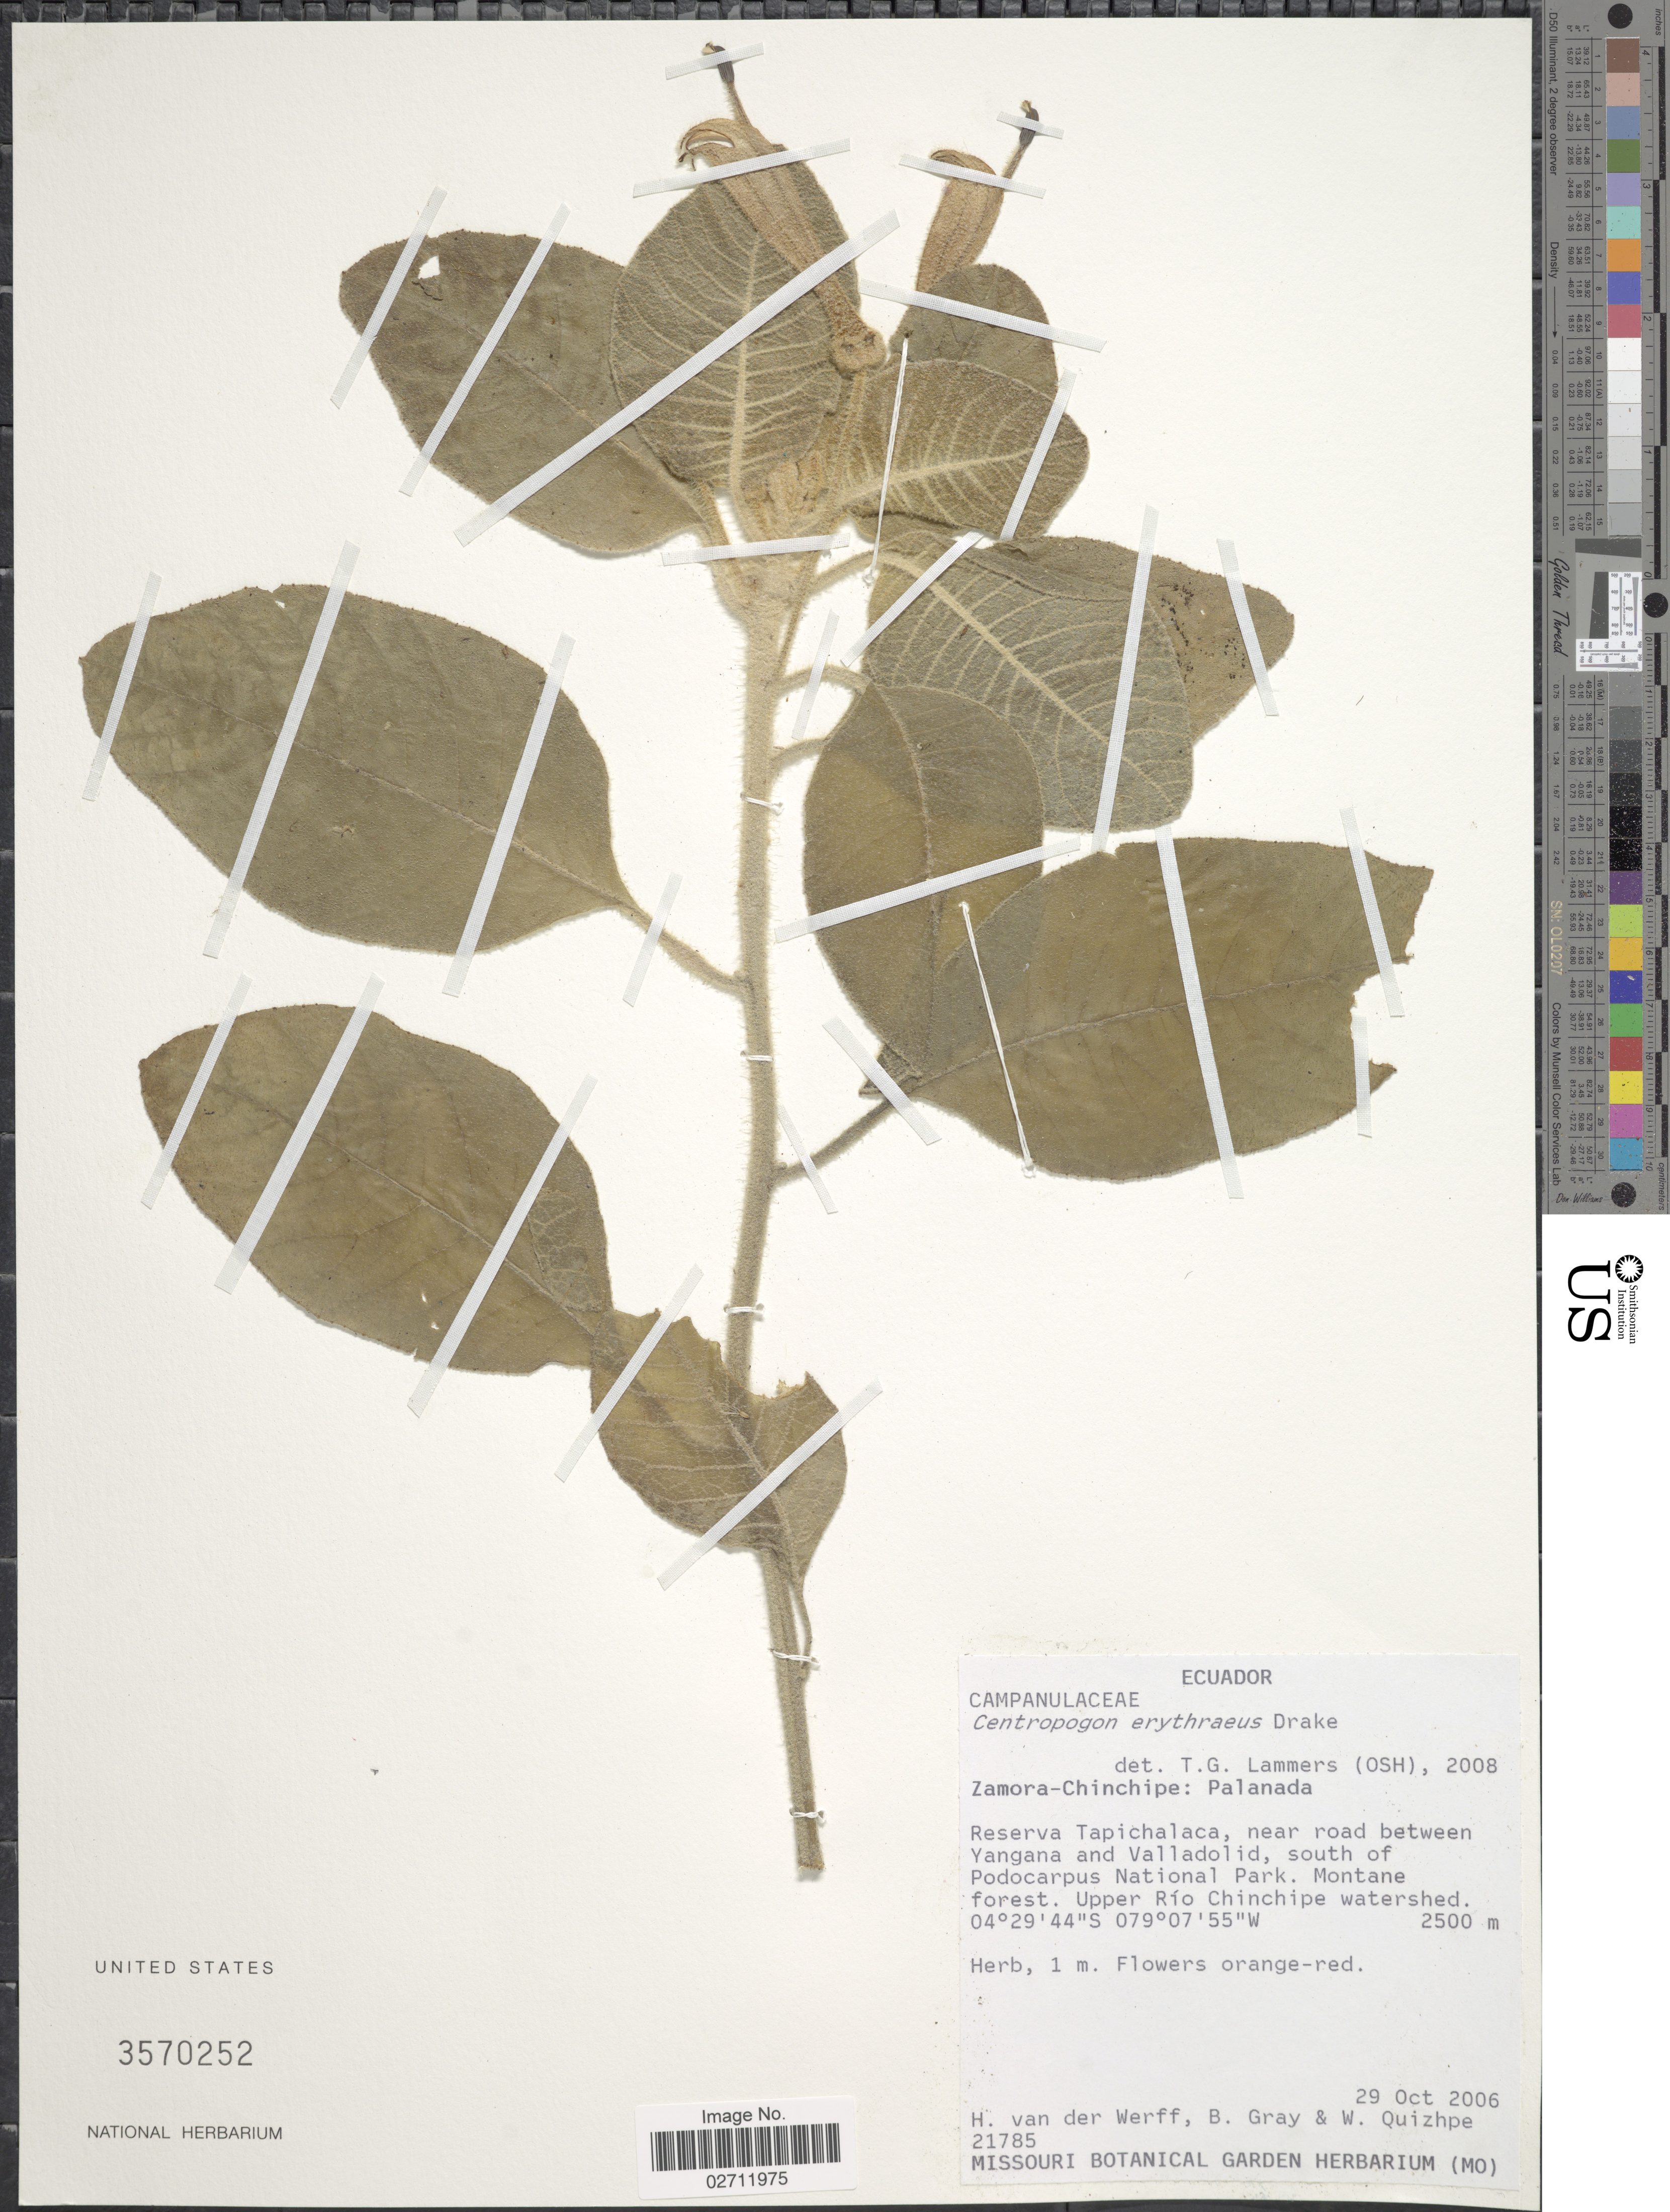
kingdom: Plantae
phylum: Tracheophyta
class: Magnoliopsida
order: Asterales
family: Campanulaceae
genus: Centropogon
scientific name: Centropogon erythraeus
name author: Drake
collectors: H. van der Werff, B. Gray & W. Quizhpe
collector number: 21785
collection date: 2006-10-29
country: Ecuador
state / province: Zamora-Chinchipe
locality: Palanada, Reserva Tapichalaca, near road between Yangana and Valladolid, south of Podocarpus National Park, Upper Rio Chinchipe watershed.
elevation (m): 2500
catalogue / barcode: US 3570252